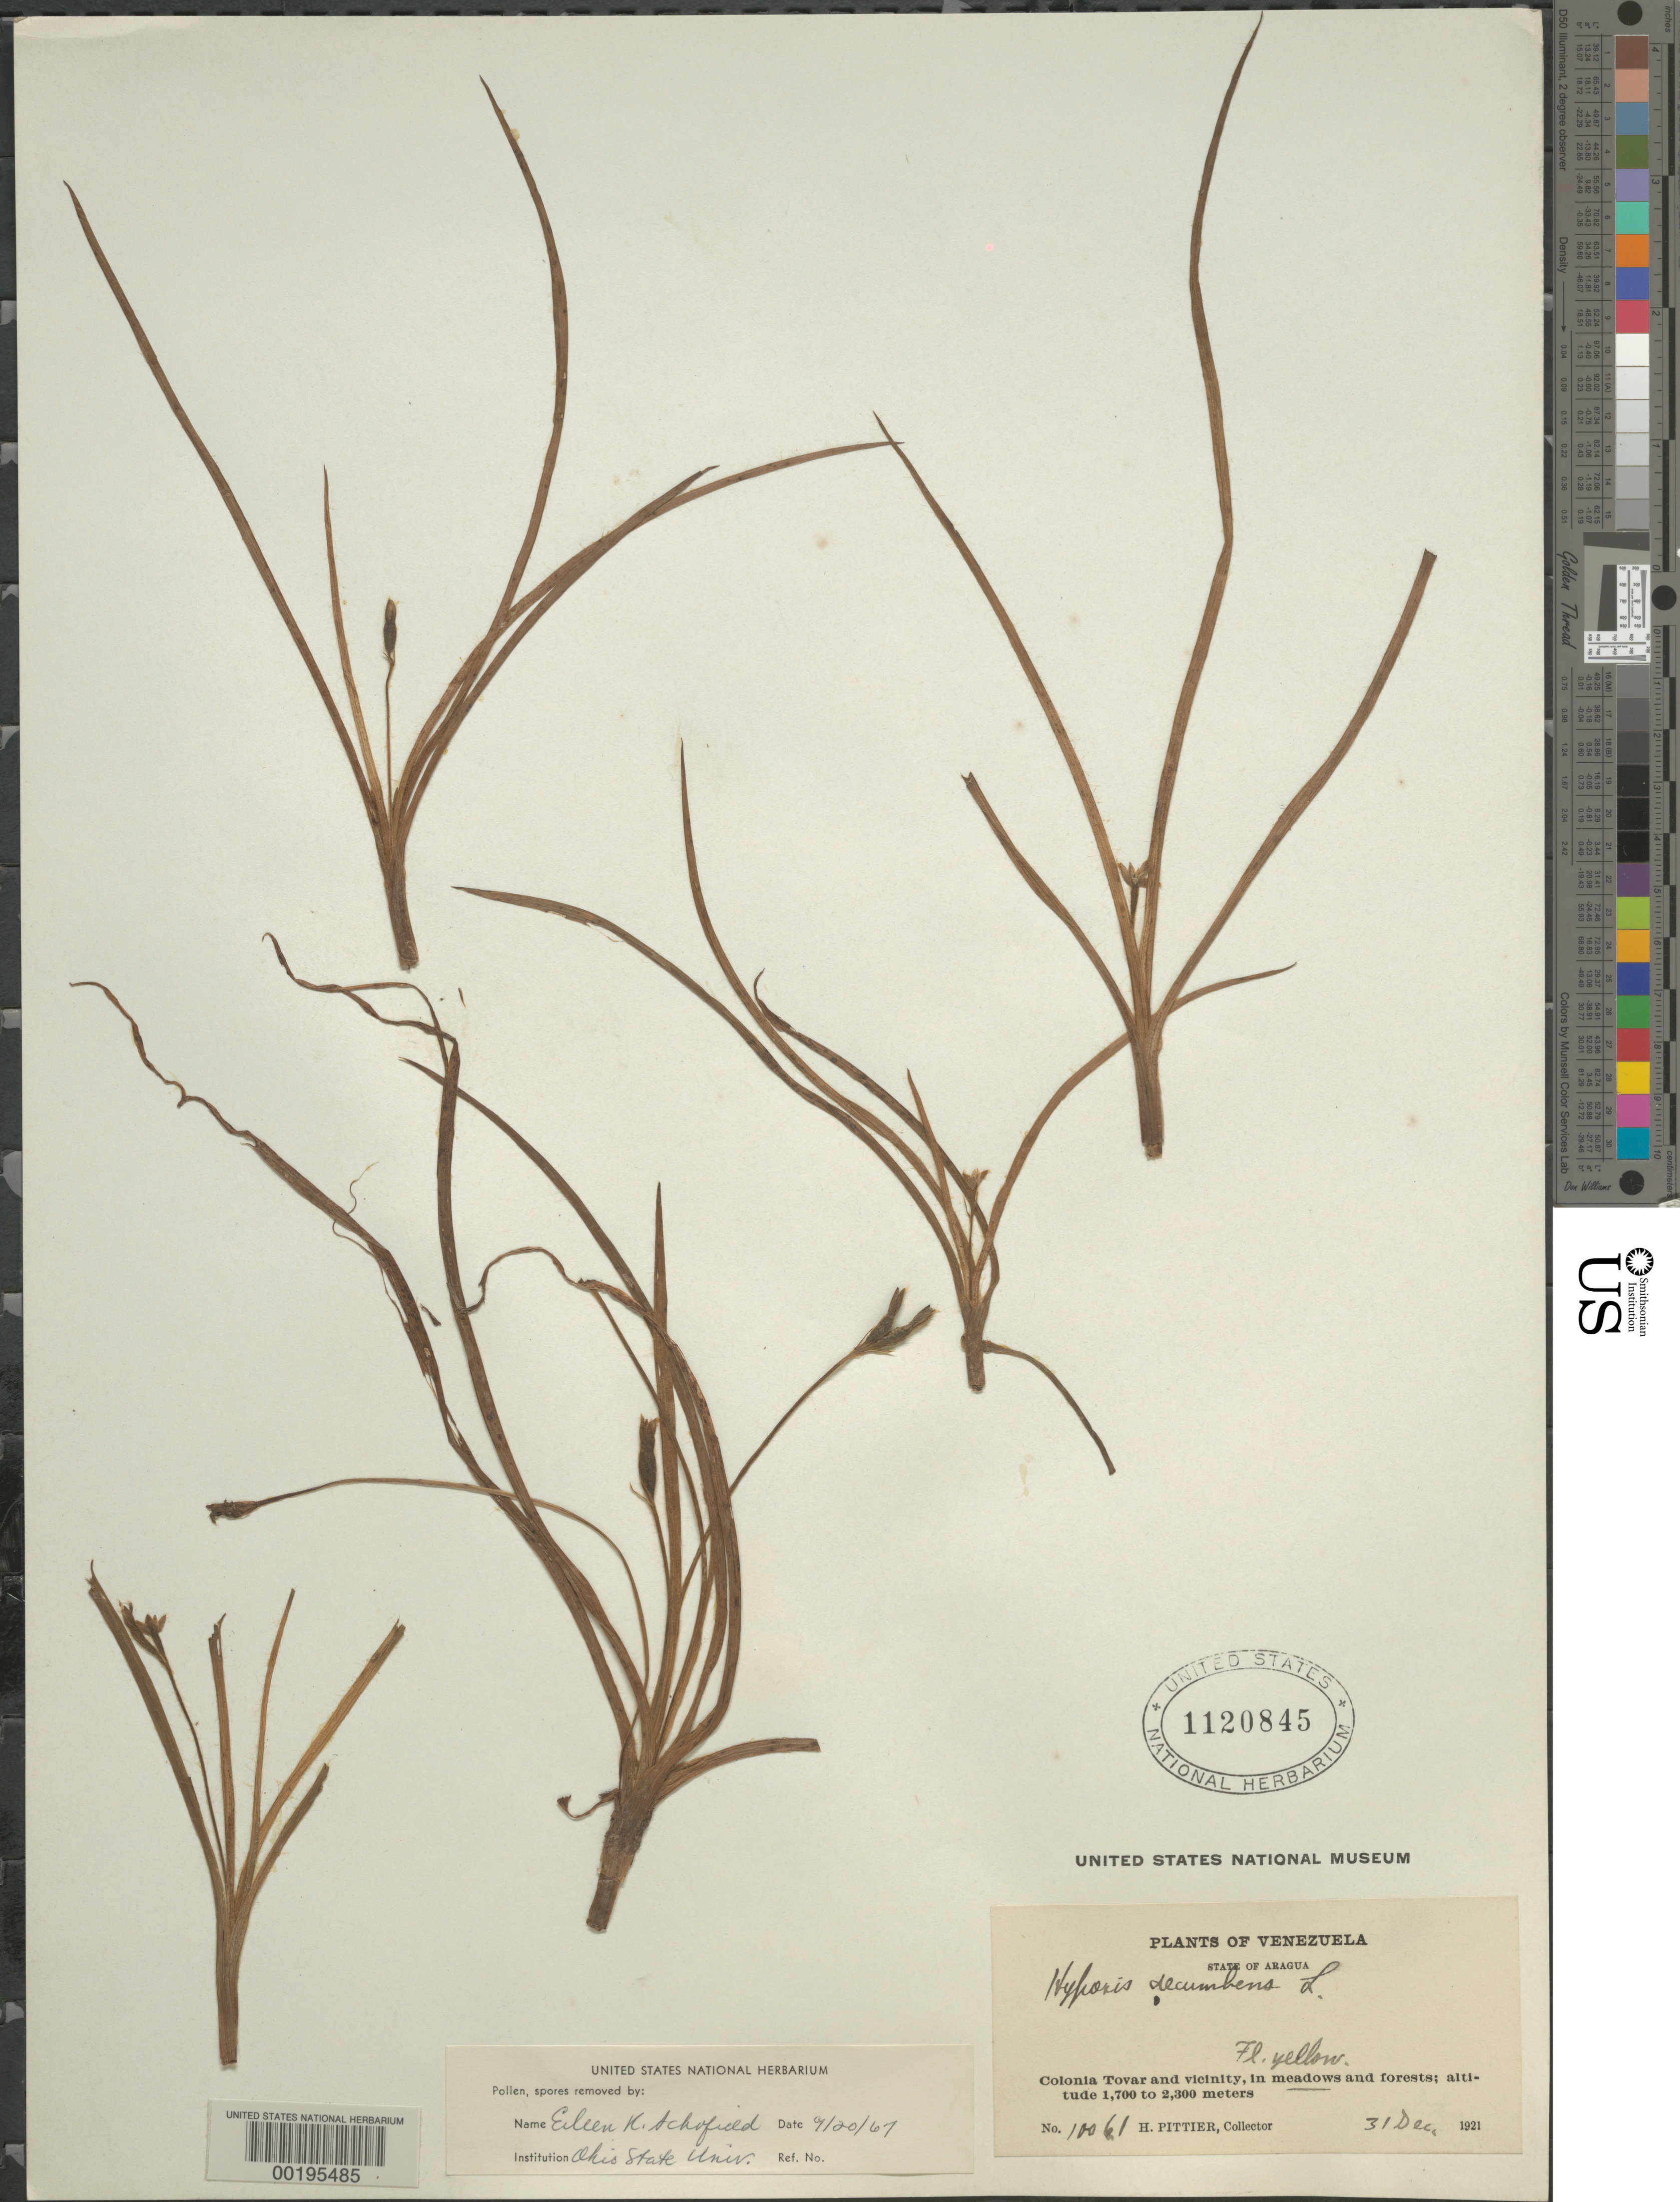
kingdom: Plantae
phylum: Tracheophyta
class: Liliopsida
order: Asparagales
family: Hypoxidaceae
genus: Hypoxis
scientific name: Hypoxis decumbens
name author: L.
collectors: H. F. Pittier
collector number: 10061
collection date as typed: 31 Dec 1921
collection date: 1921-12-31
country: Venezuela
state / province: Aragua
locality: Colonia tovar and vicinity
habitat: Meadows and forests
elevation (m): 1700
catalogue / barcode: US 1120845